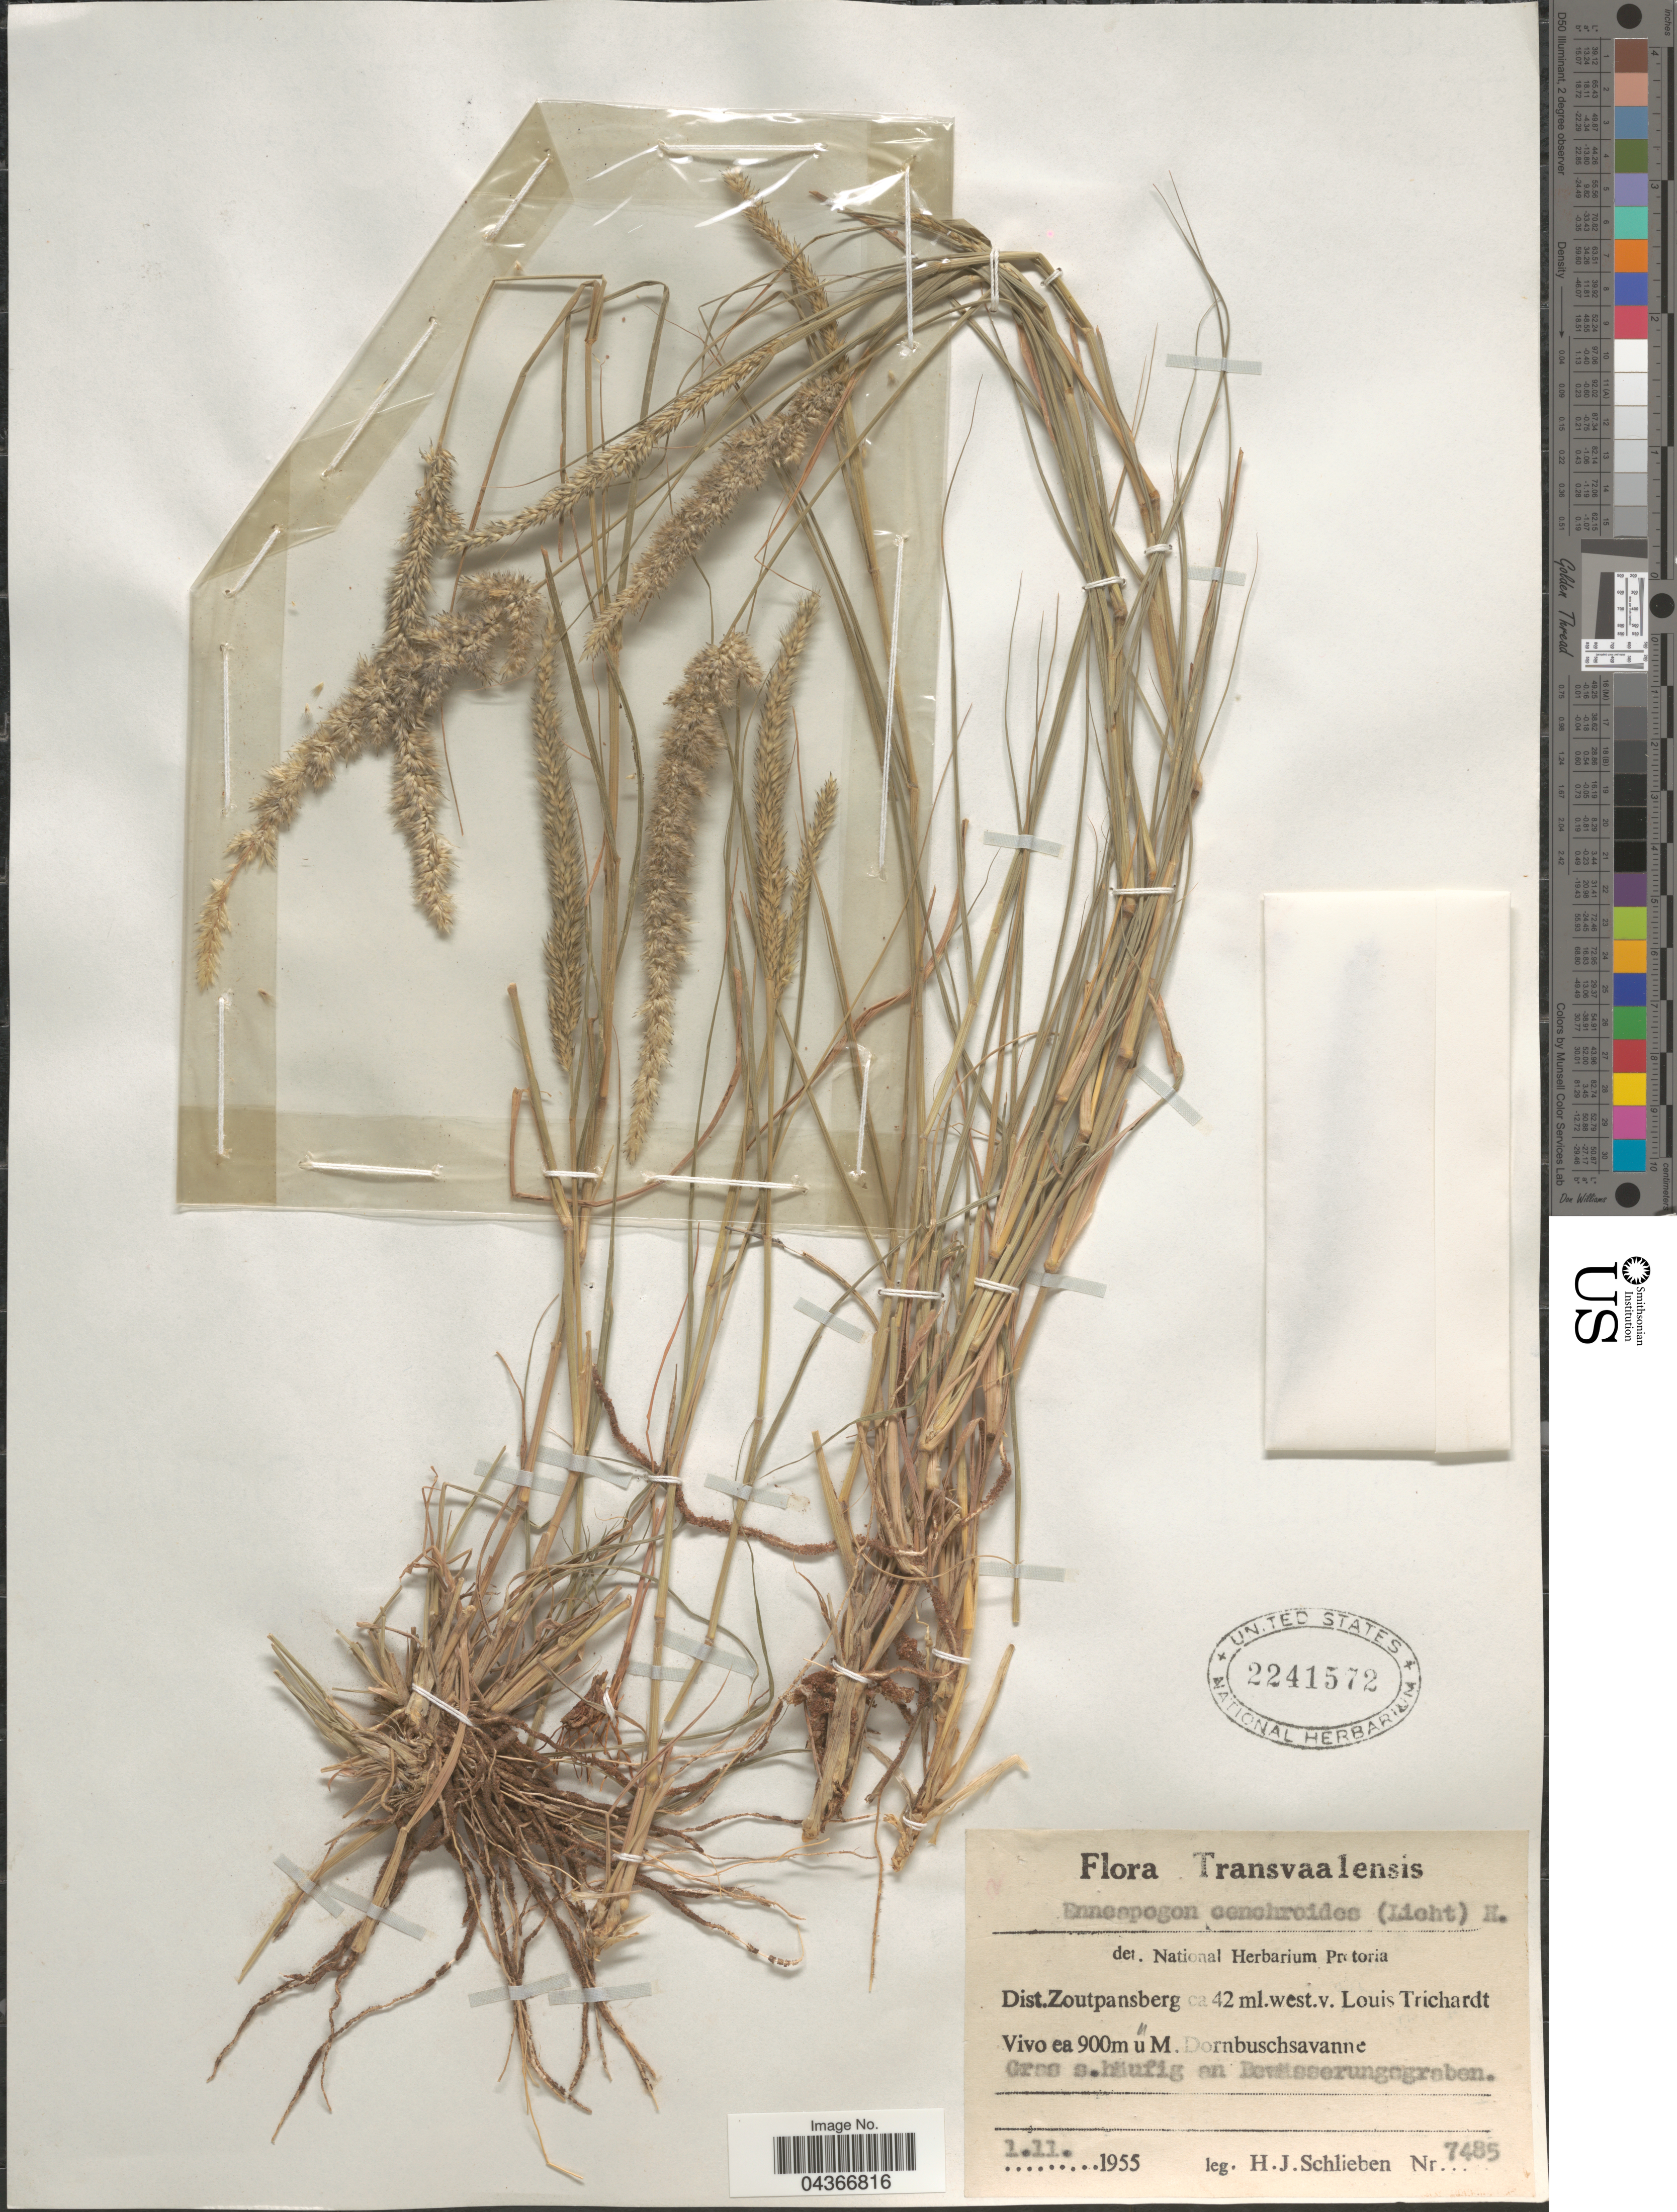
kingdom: Plantae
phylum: Tracheophyta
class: Liliopsida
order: Poales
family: Poaceae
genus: Enneapogon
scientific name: Enneapogon cenchroides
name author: (Licht. ex Roem. & Schult.) C.E. Hubb.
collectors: H. J. Schlieben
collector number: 7485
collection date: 1955-11-01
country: South Africa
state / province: Limpopo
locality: Transvaalensis. Dist.Zoutspansberg ca 42 ml.west.v. Louis Trichardt.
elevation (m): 900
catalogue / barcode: US 2241572